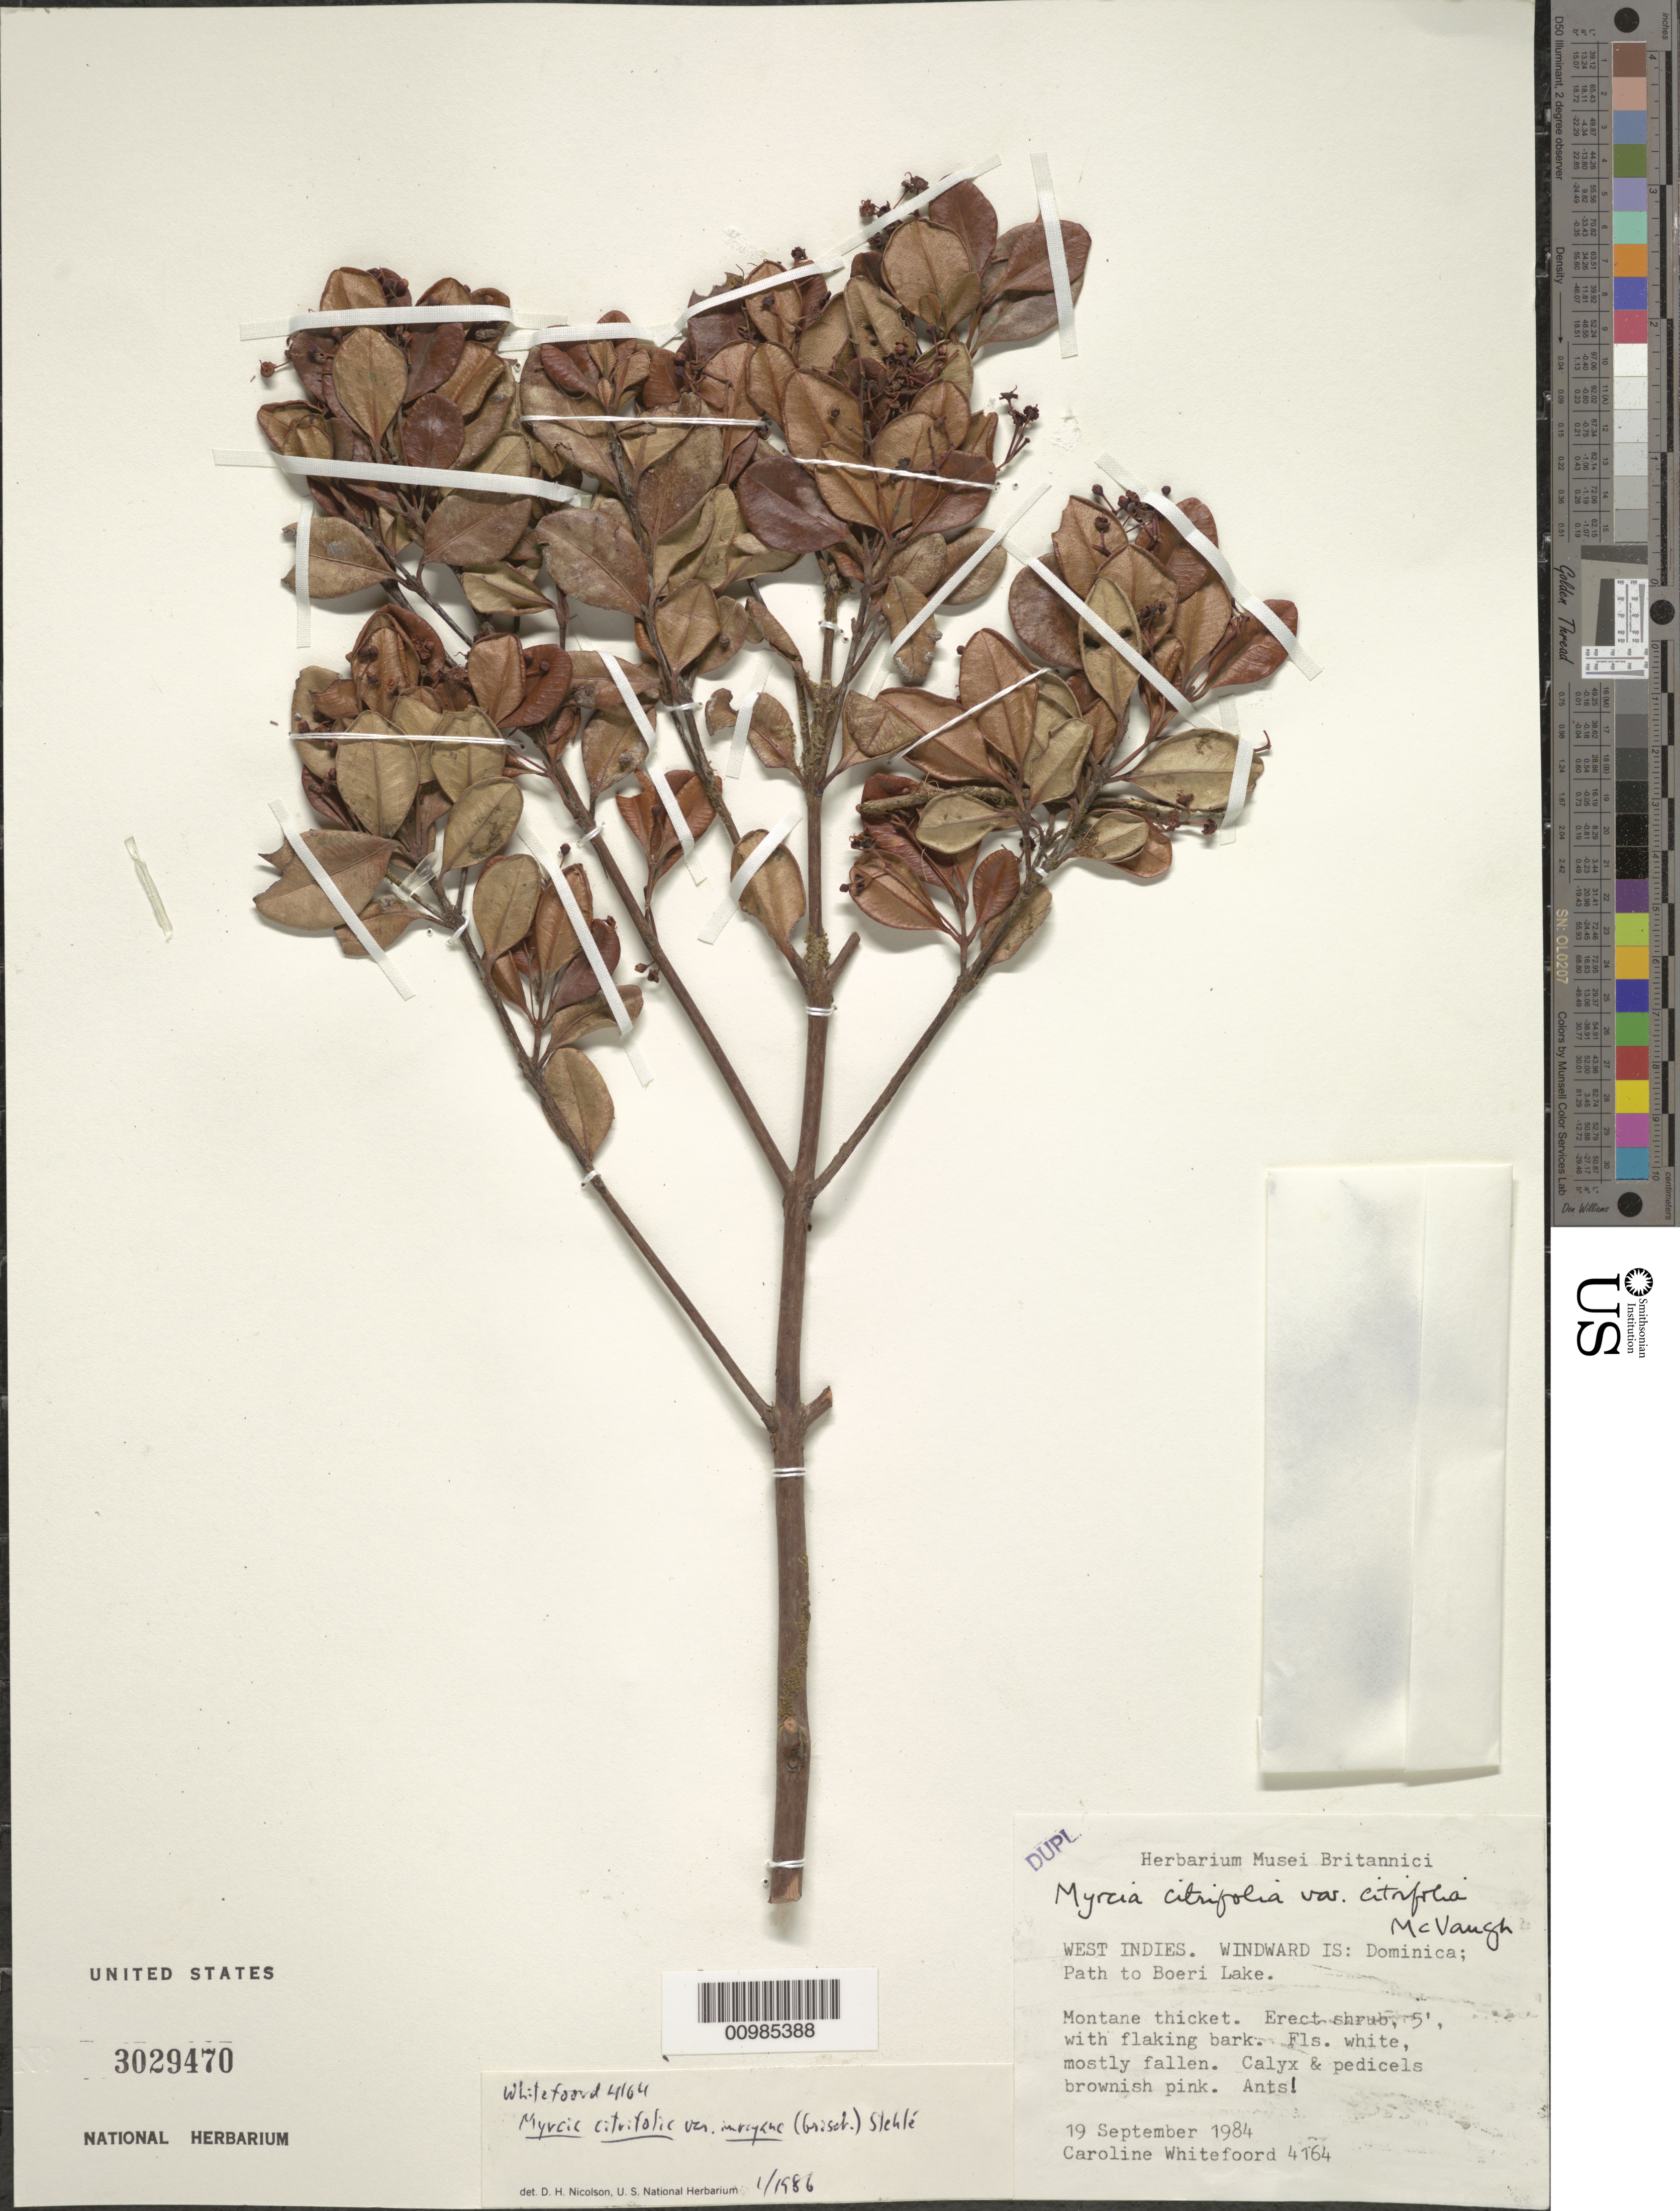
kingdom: Plantae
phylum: Tracheophyta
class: Magnoliopsida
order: Myrtales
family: Myrtaceae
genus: Myrcia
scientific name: Myrcia citrifolia var. imrayana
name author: (Griseb.) Stehlé & Quentin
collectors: C. Whitefoord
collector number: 4164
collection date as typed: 19 Sep 1984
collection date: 1984-09-19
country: Dominica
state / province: St. David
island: Dominica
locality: Path to Boeri Lake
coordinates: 0 N, 0 E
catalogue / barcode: US 3029470